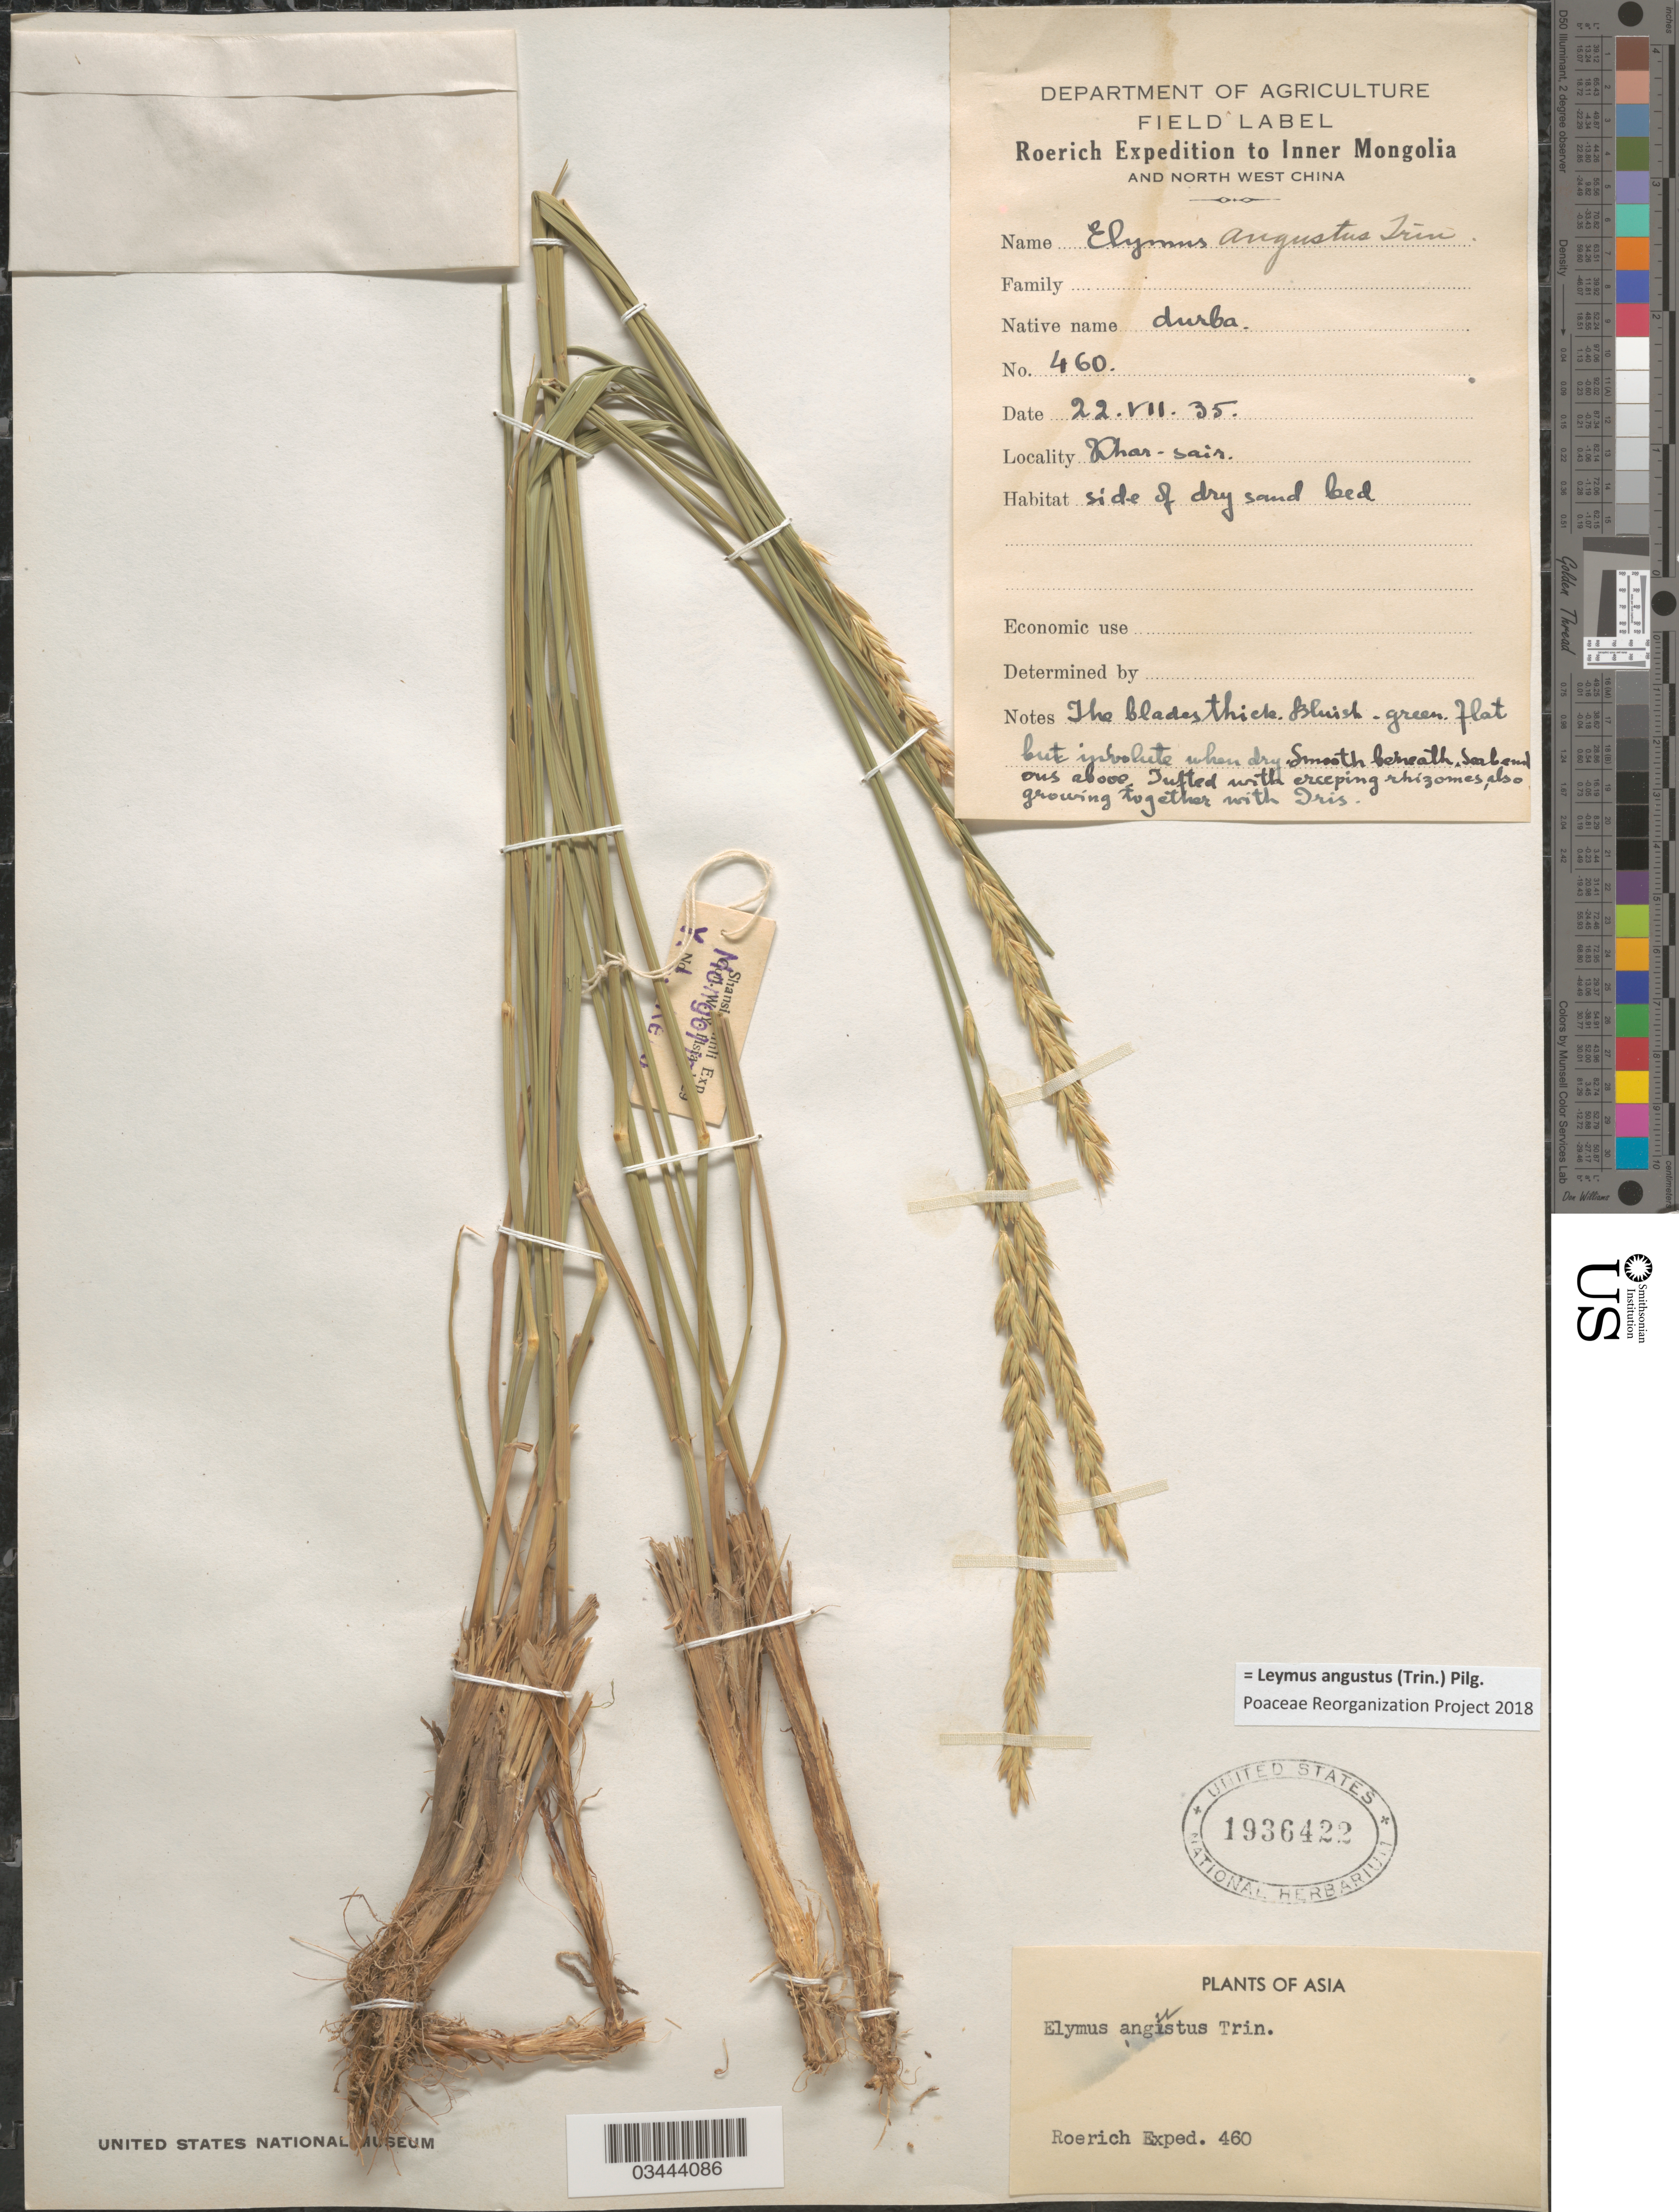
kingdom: Plantae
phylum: Tracheophyta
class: Liliopsida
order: Poales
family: Poaceae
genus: Leymus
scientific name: Leymus angustus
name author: (Trin.) Pilg.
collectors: Roerich Expedition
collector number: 460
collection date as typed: Transcribed d/m/y: 22/7/35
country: China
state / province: Nei Monggol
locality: To Inner Mongolia and North West China. Khar-sair. Side of dry sand bed. Shansi-Chihli Exp. [unsure placement]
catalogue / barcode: US 1936422